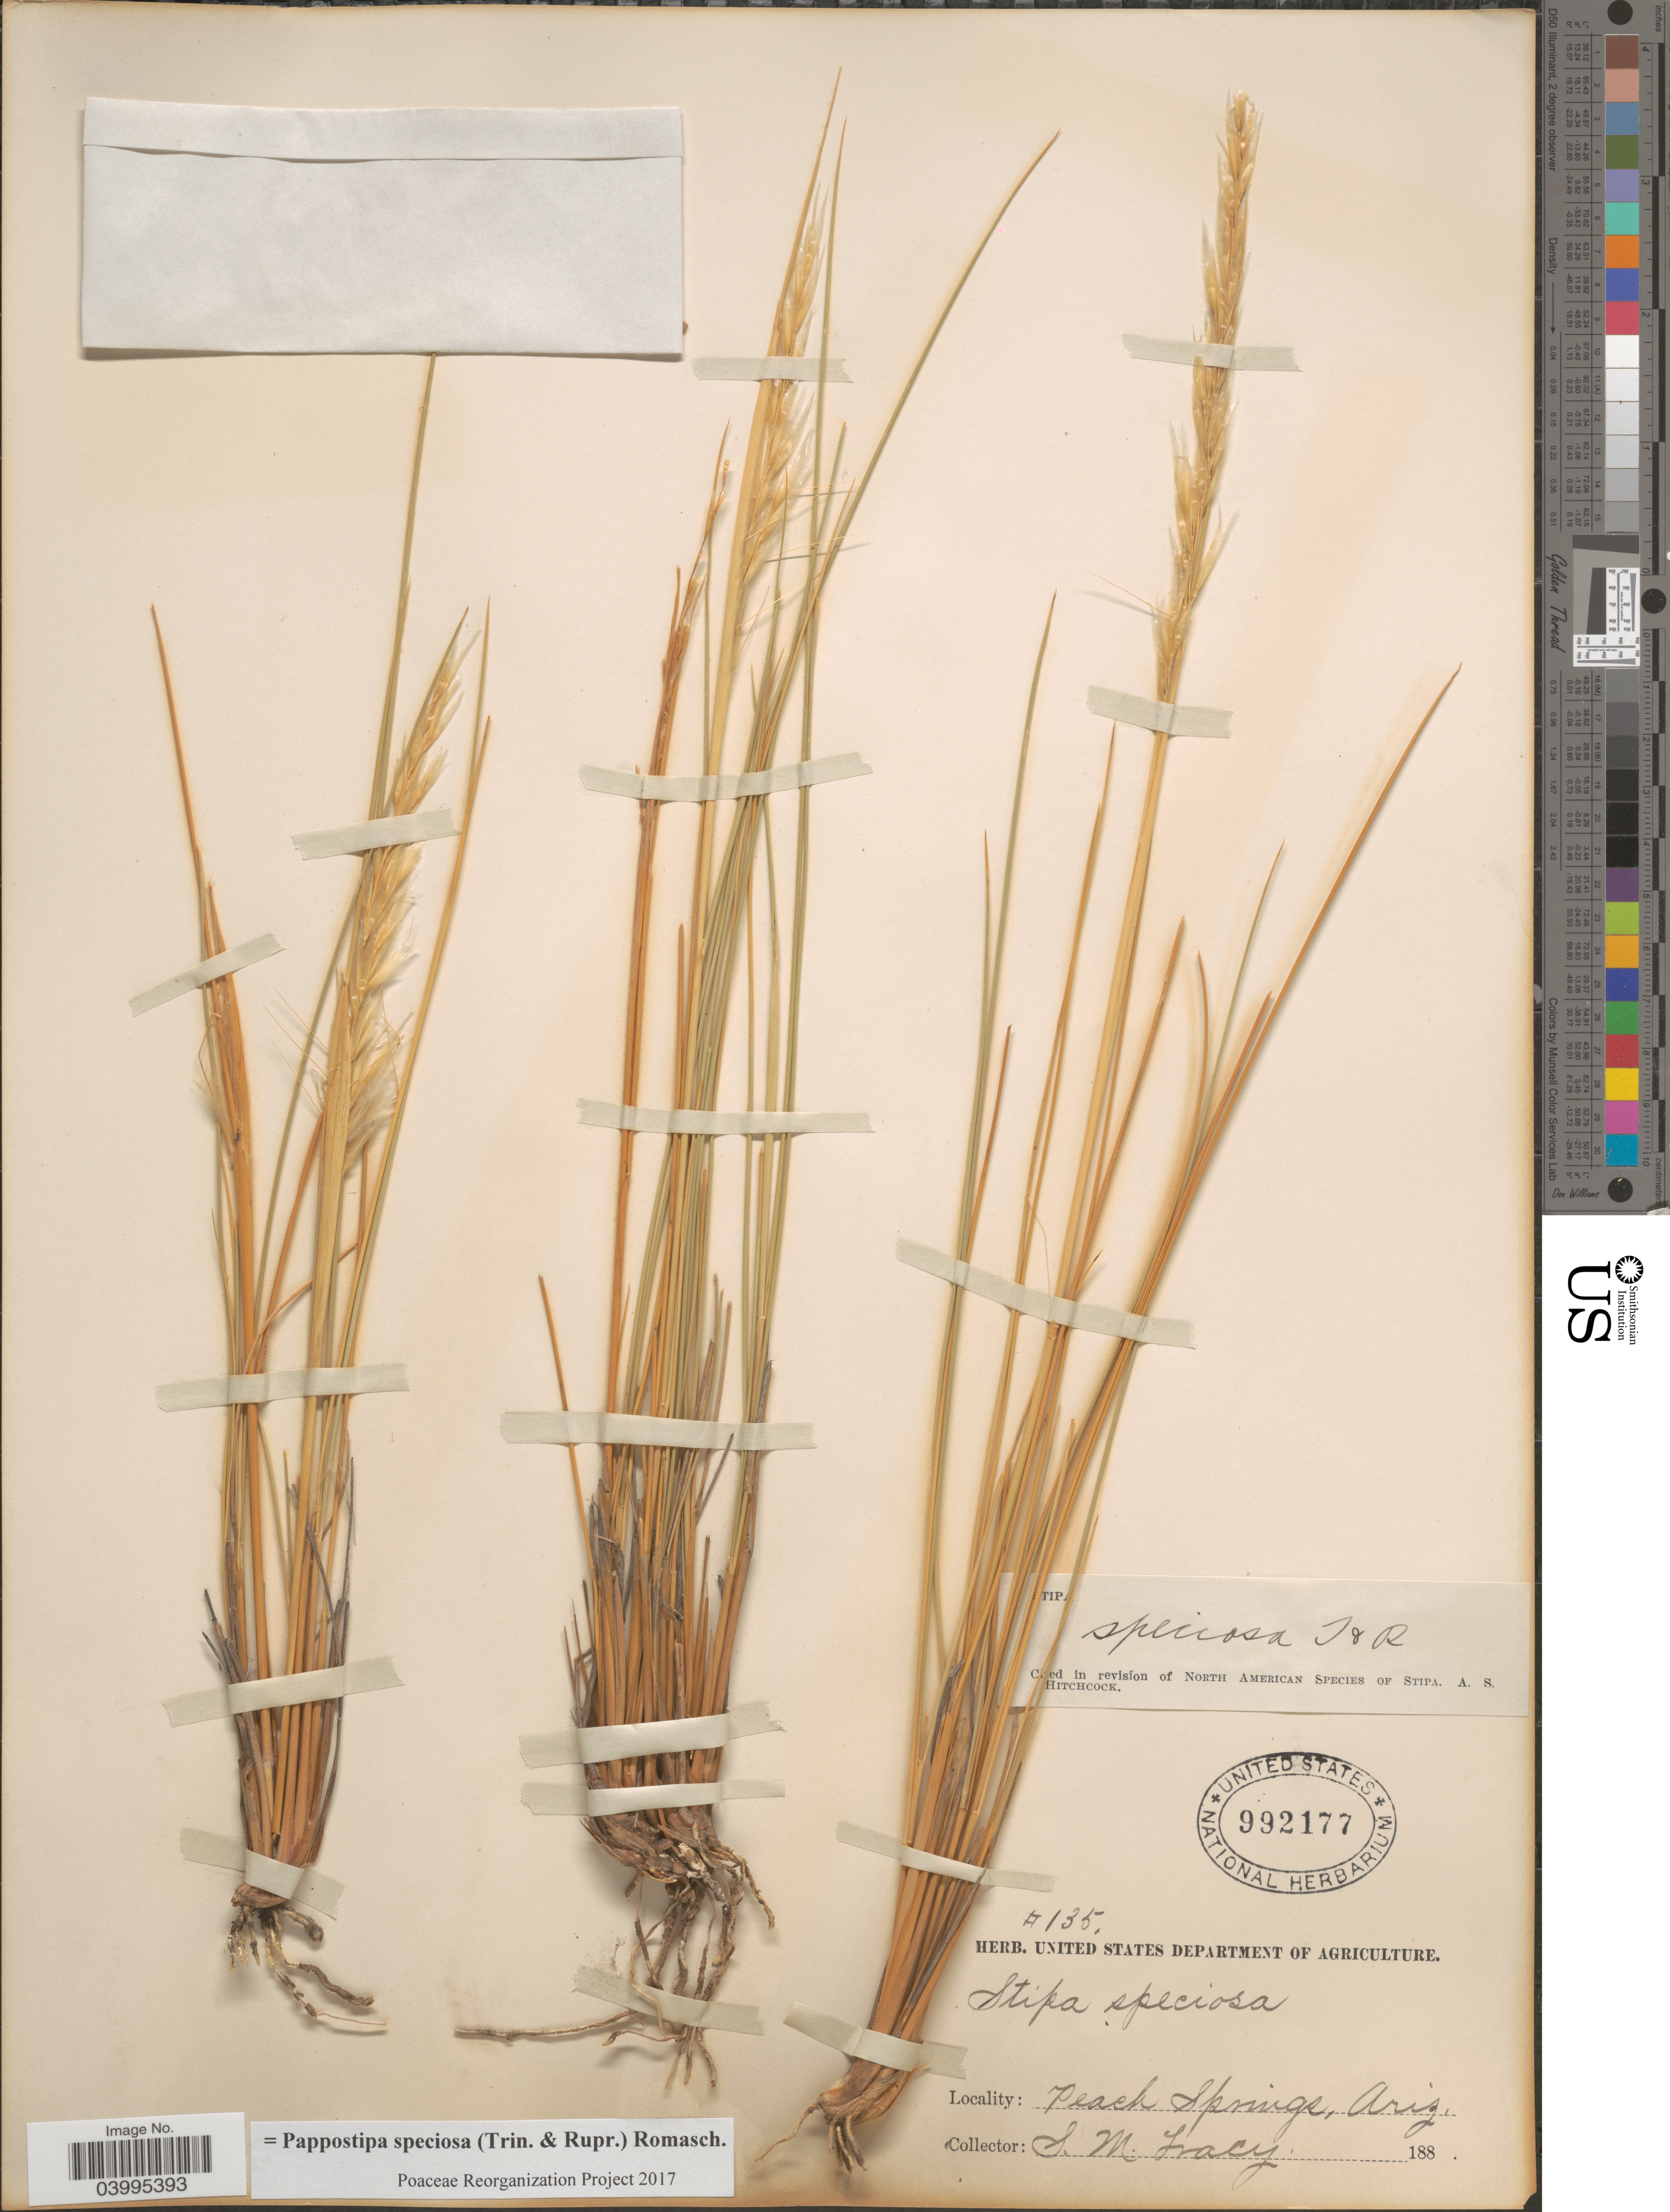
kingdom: Plantae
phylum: Tracheophyta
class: Liliopsida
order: Poales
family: Poaceae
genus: Pappostipa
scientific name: Pappostipa speciosa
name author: (Trin. & Rupr.) Romasch.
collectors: S. M. Tracy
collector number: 135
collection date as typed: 188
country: United States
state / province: Arizona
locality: Peach Springs.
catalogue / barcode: US 992177